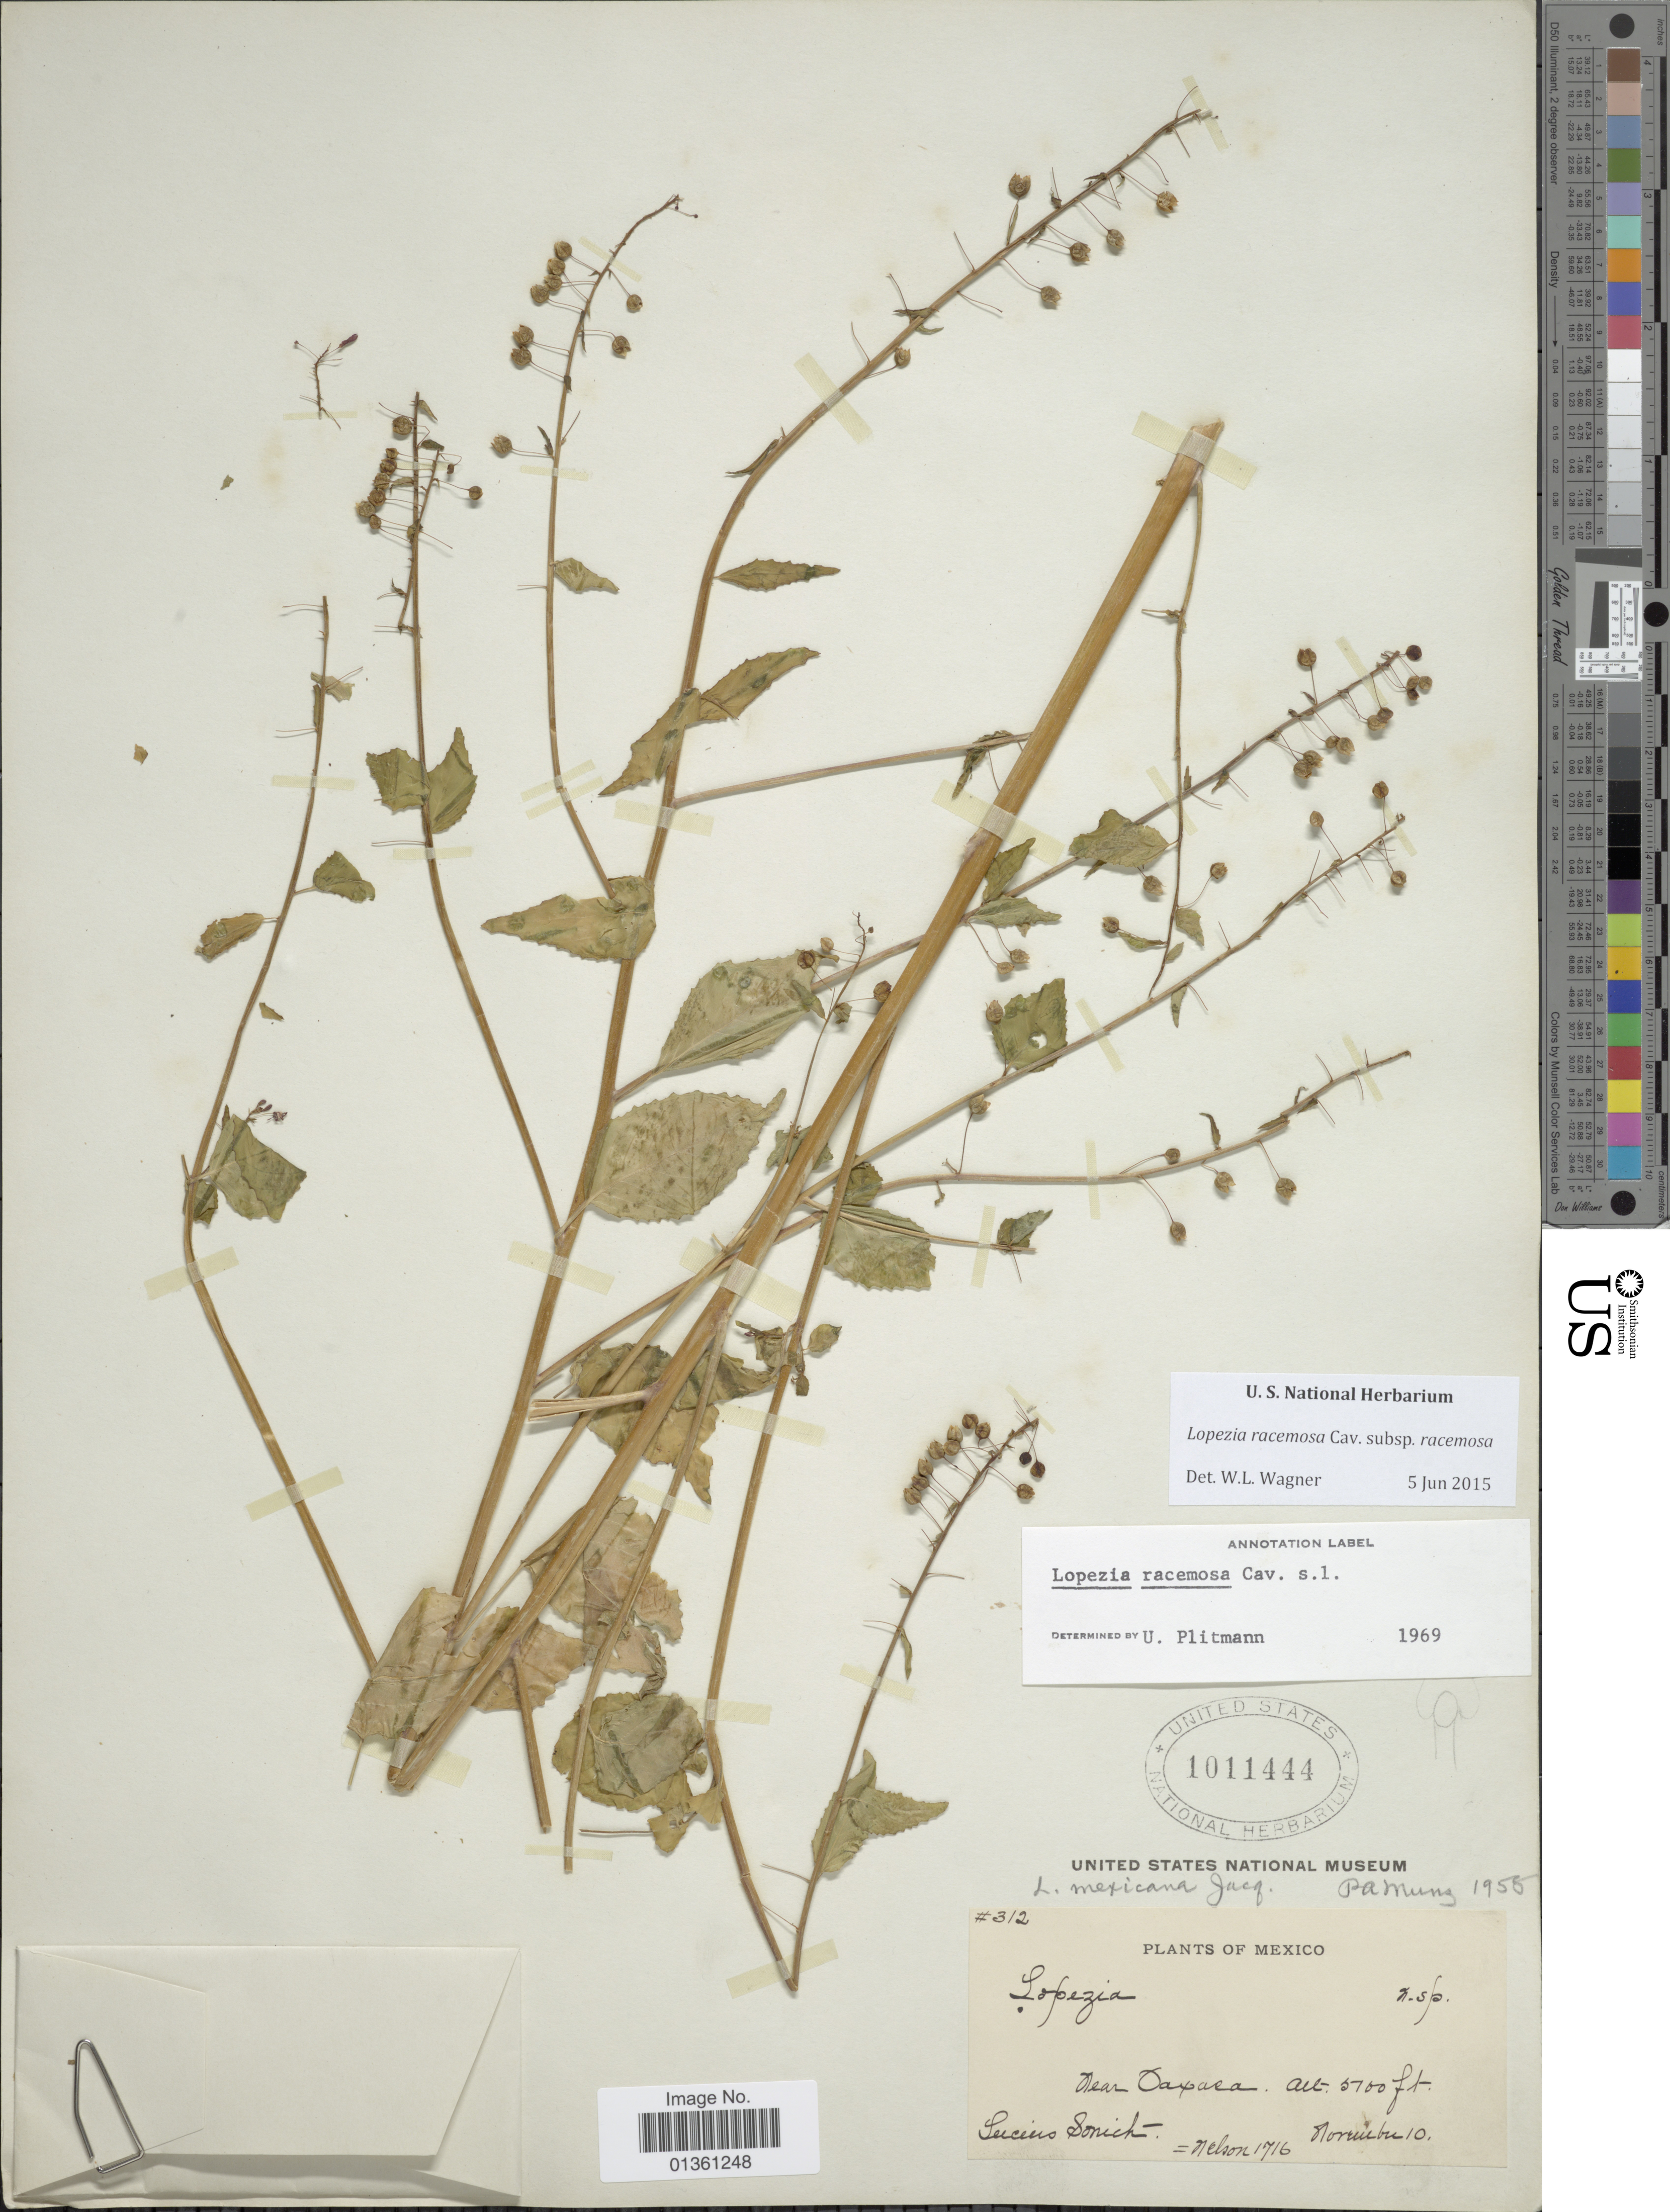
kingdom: Plantae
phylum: Tracheophyta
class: Magnoliopsida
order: Myrtales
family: Onagraceae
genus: Lopezia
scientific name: Lopezia racemosa subsp. racemosa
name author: Cav.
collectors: L. C. Smith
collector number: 312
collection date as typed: Transcribed d/m/y: /11/10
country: Mexico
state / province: Oaxaca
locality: Near Oaxaca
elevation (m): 1554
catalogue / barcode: US 1011444